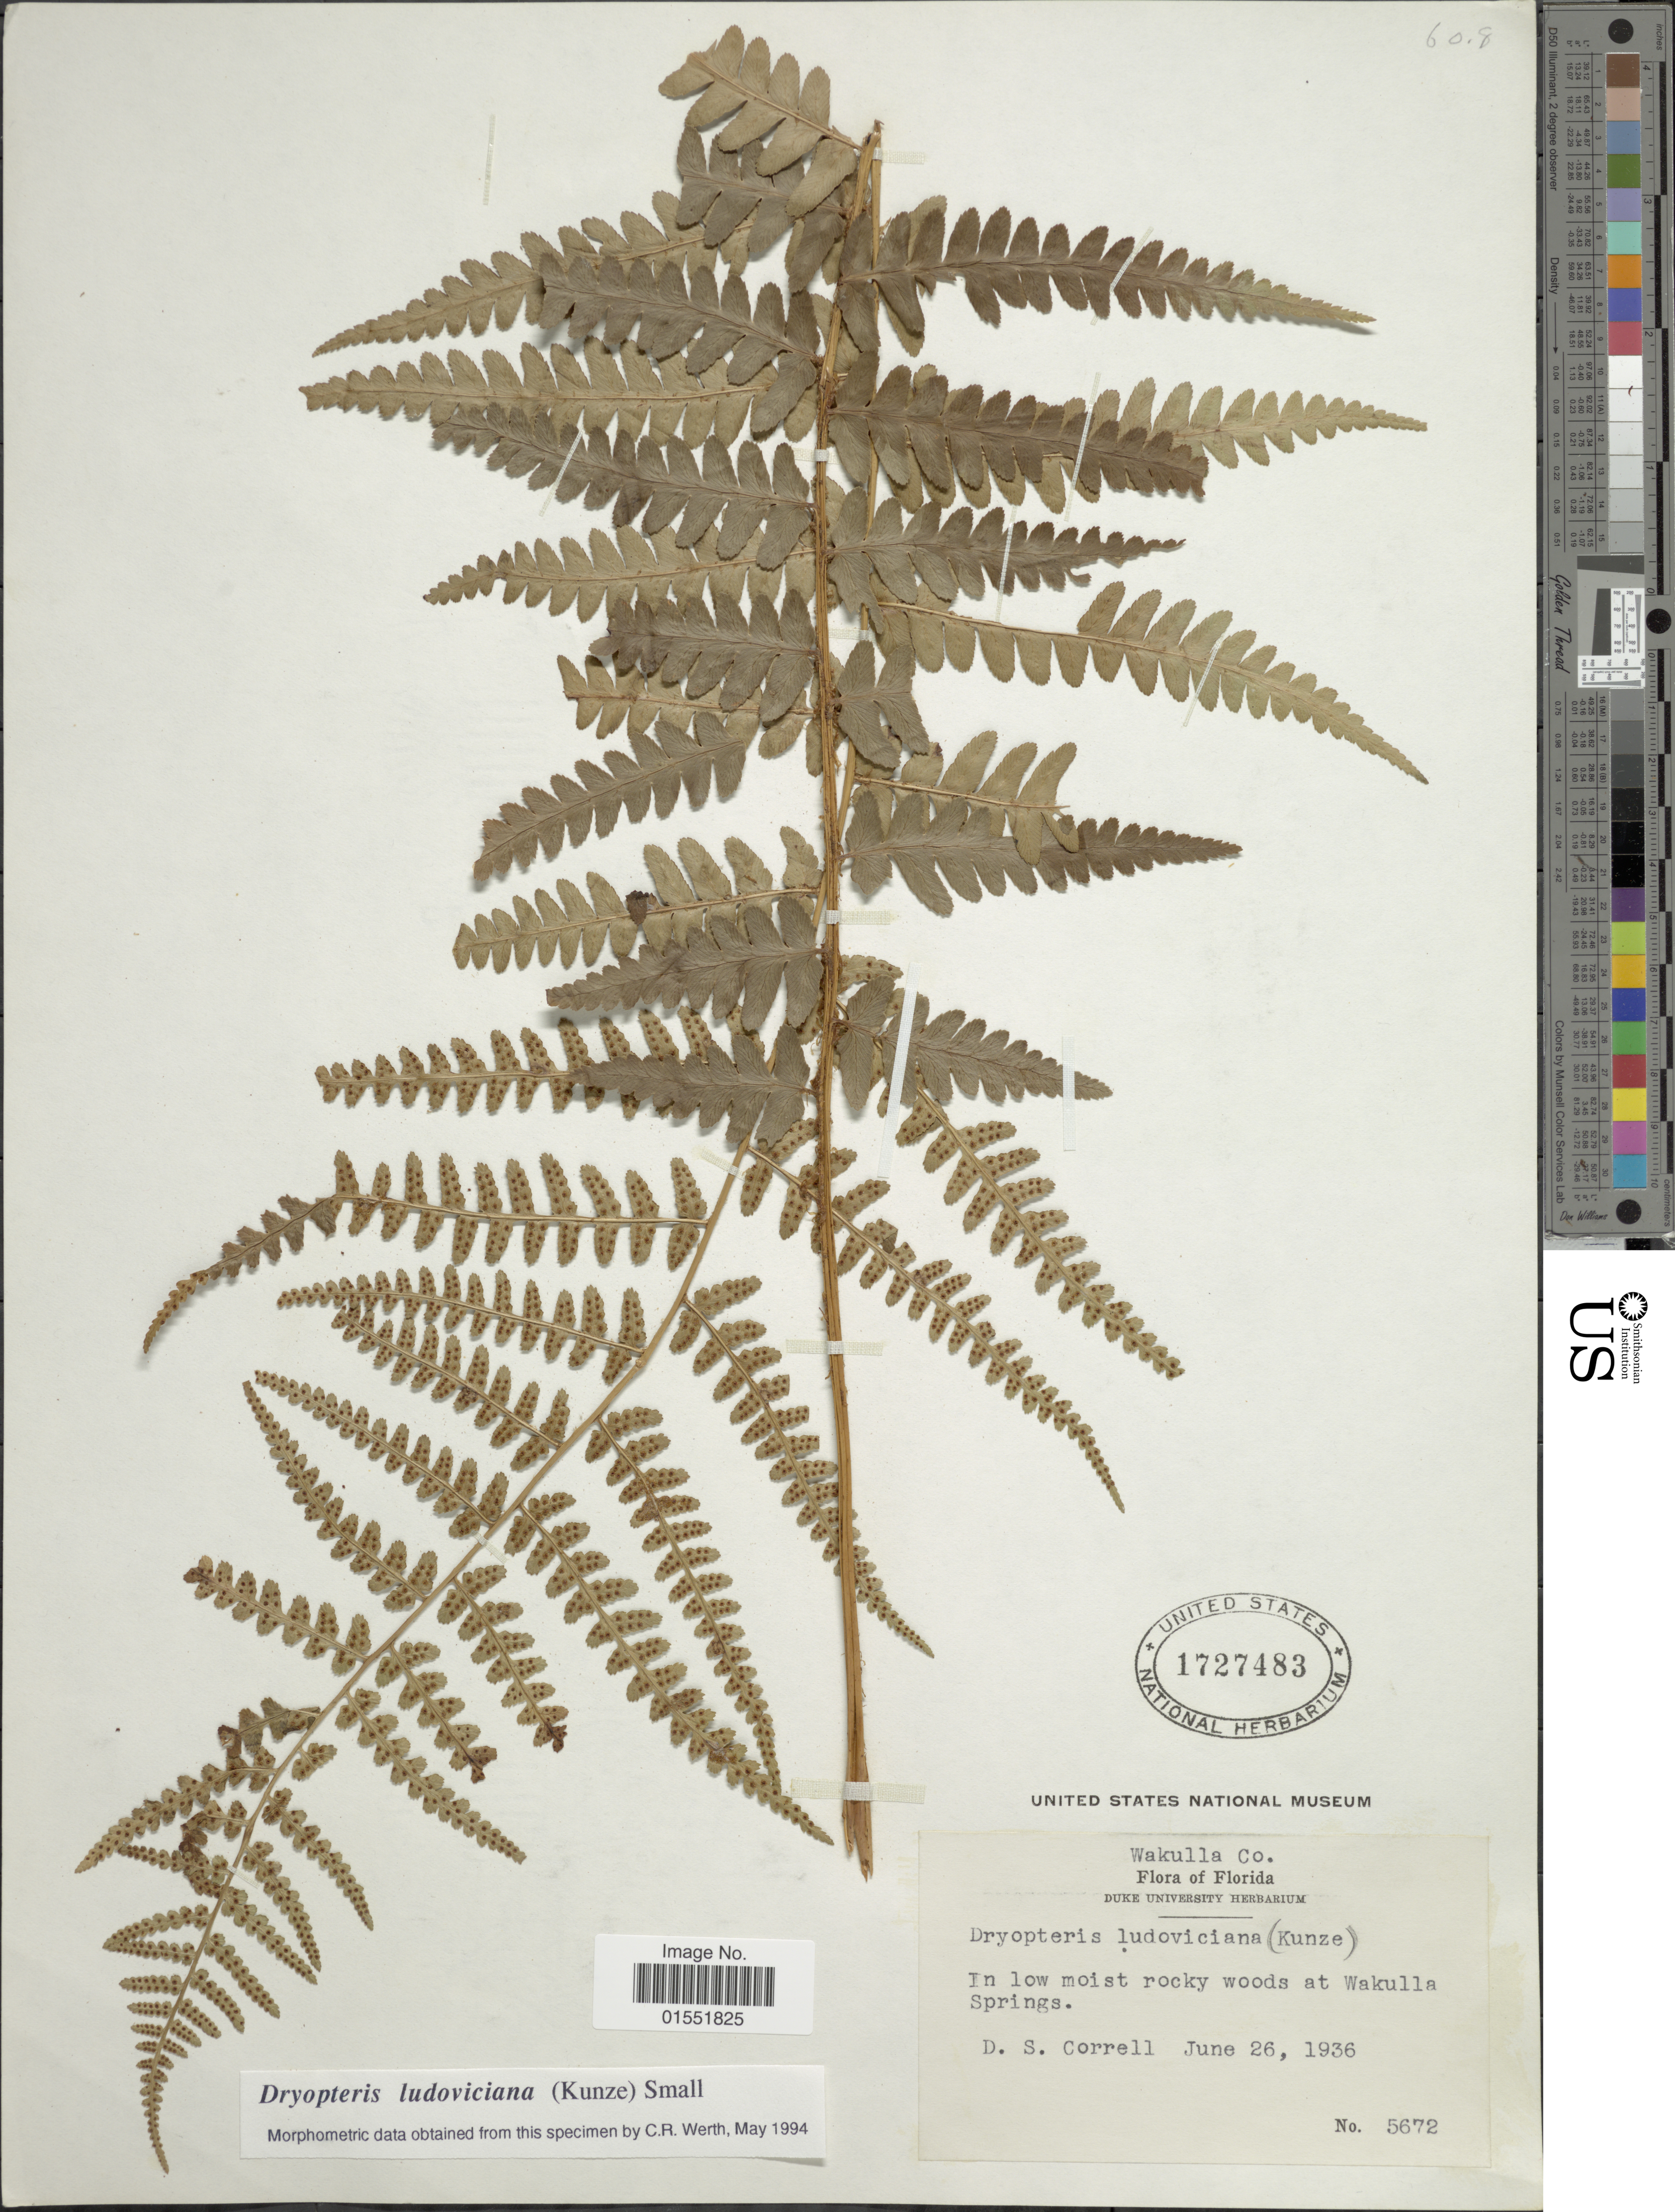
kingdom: Plantae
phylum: Tracheophyta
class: Polypodiopsida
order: Polypodiales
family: Dryopteridaceae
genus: Dryopteris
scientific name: Dryopteris ludoviciana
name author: (Kunze) Small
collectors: D. S. Correll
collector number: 5672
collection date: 1936-06-26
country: United States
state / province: Florida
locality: Wakulla Co. In low moist rocky woods at Wakulla Springs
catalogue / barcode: US 1727483